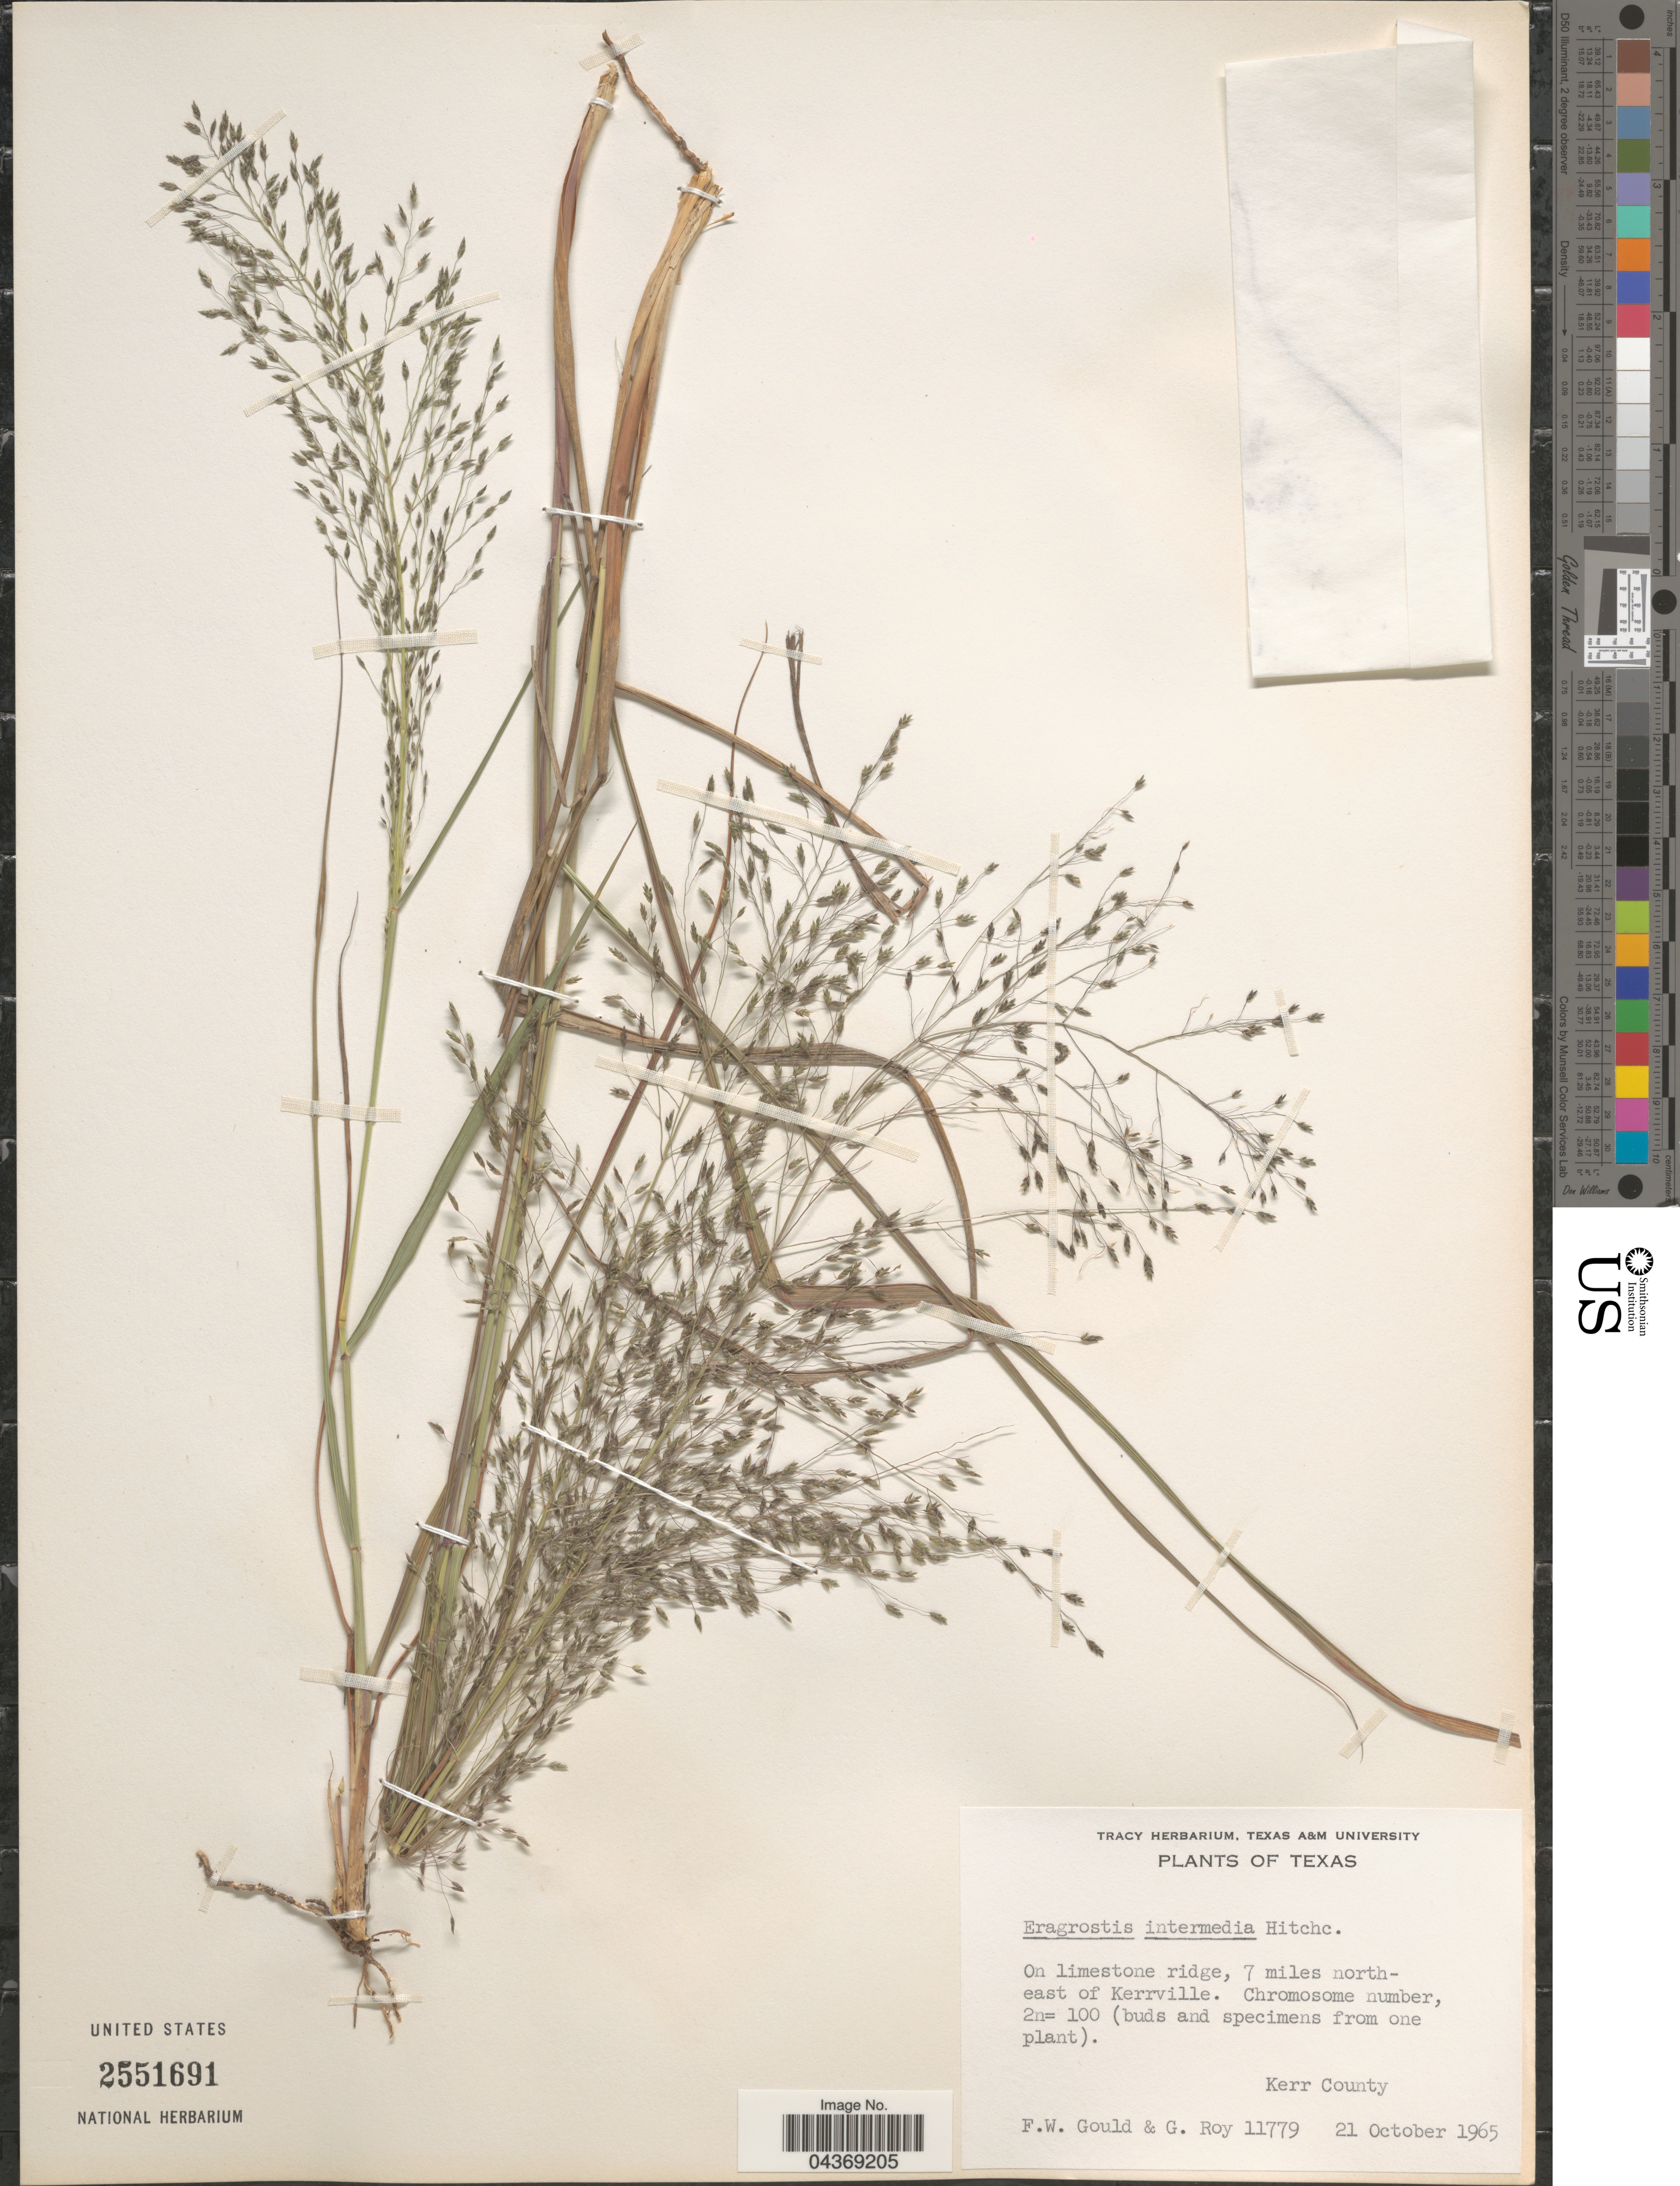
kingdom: Plantae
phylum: Tracheophyta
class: Liliopsida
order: Poales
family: Poaceae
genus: Eragrostis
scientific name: Eragrostis intermedia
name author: Hitchc.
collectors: F. W. Gould & G. Roy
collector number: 11779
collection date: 1965-10-21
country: United States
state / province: Texas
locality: On limestone ridge, 7 miles north-east of Kerrville. Kerr County.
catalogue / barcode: US 2551691